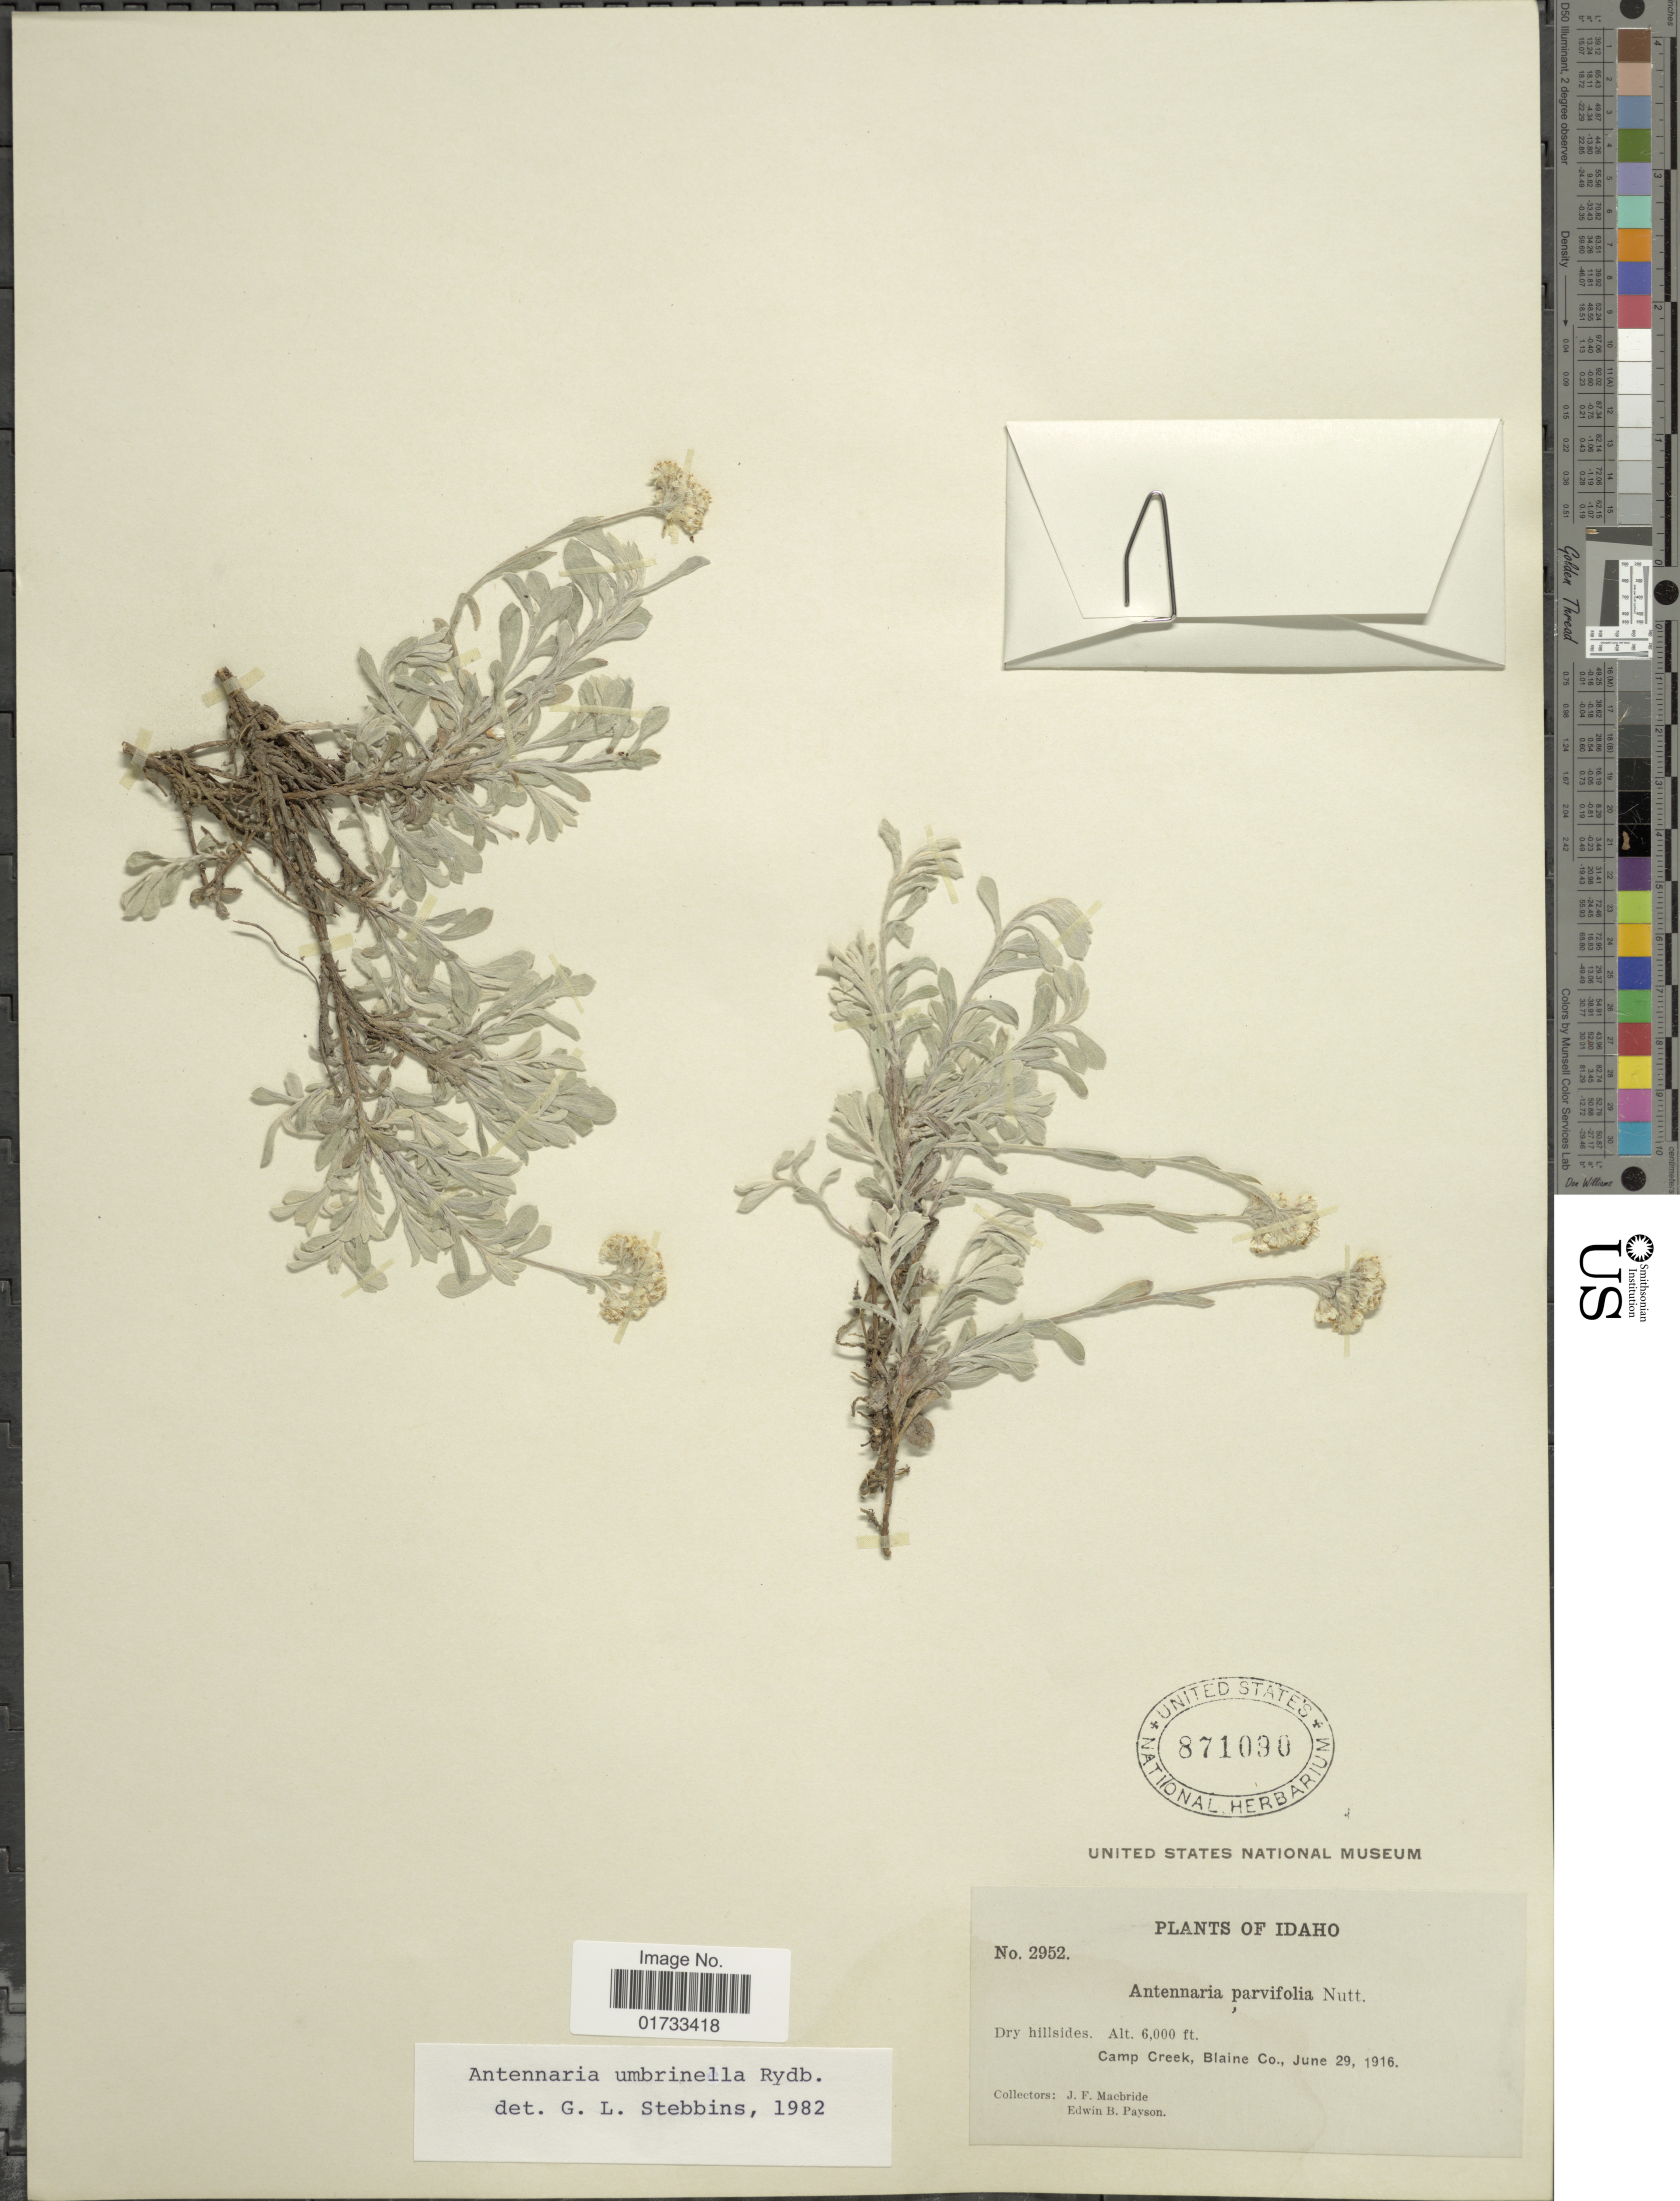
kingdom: Plantae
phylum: Tracheophyta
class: Magnoliopsida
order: Asterales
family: Asteraceae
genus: Antennaria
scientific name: Antennaria umbrinella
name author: Rydb.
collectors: J. F. Macbride & E. B. Payson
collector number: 2952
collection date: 1916-06-29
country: United States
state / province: Idaho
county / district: Blaine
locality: Dry hillsides, Camp Creek.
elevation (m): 1829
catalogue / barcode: US 871090